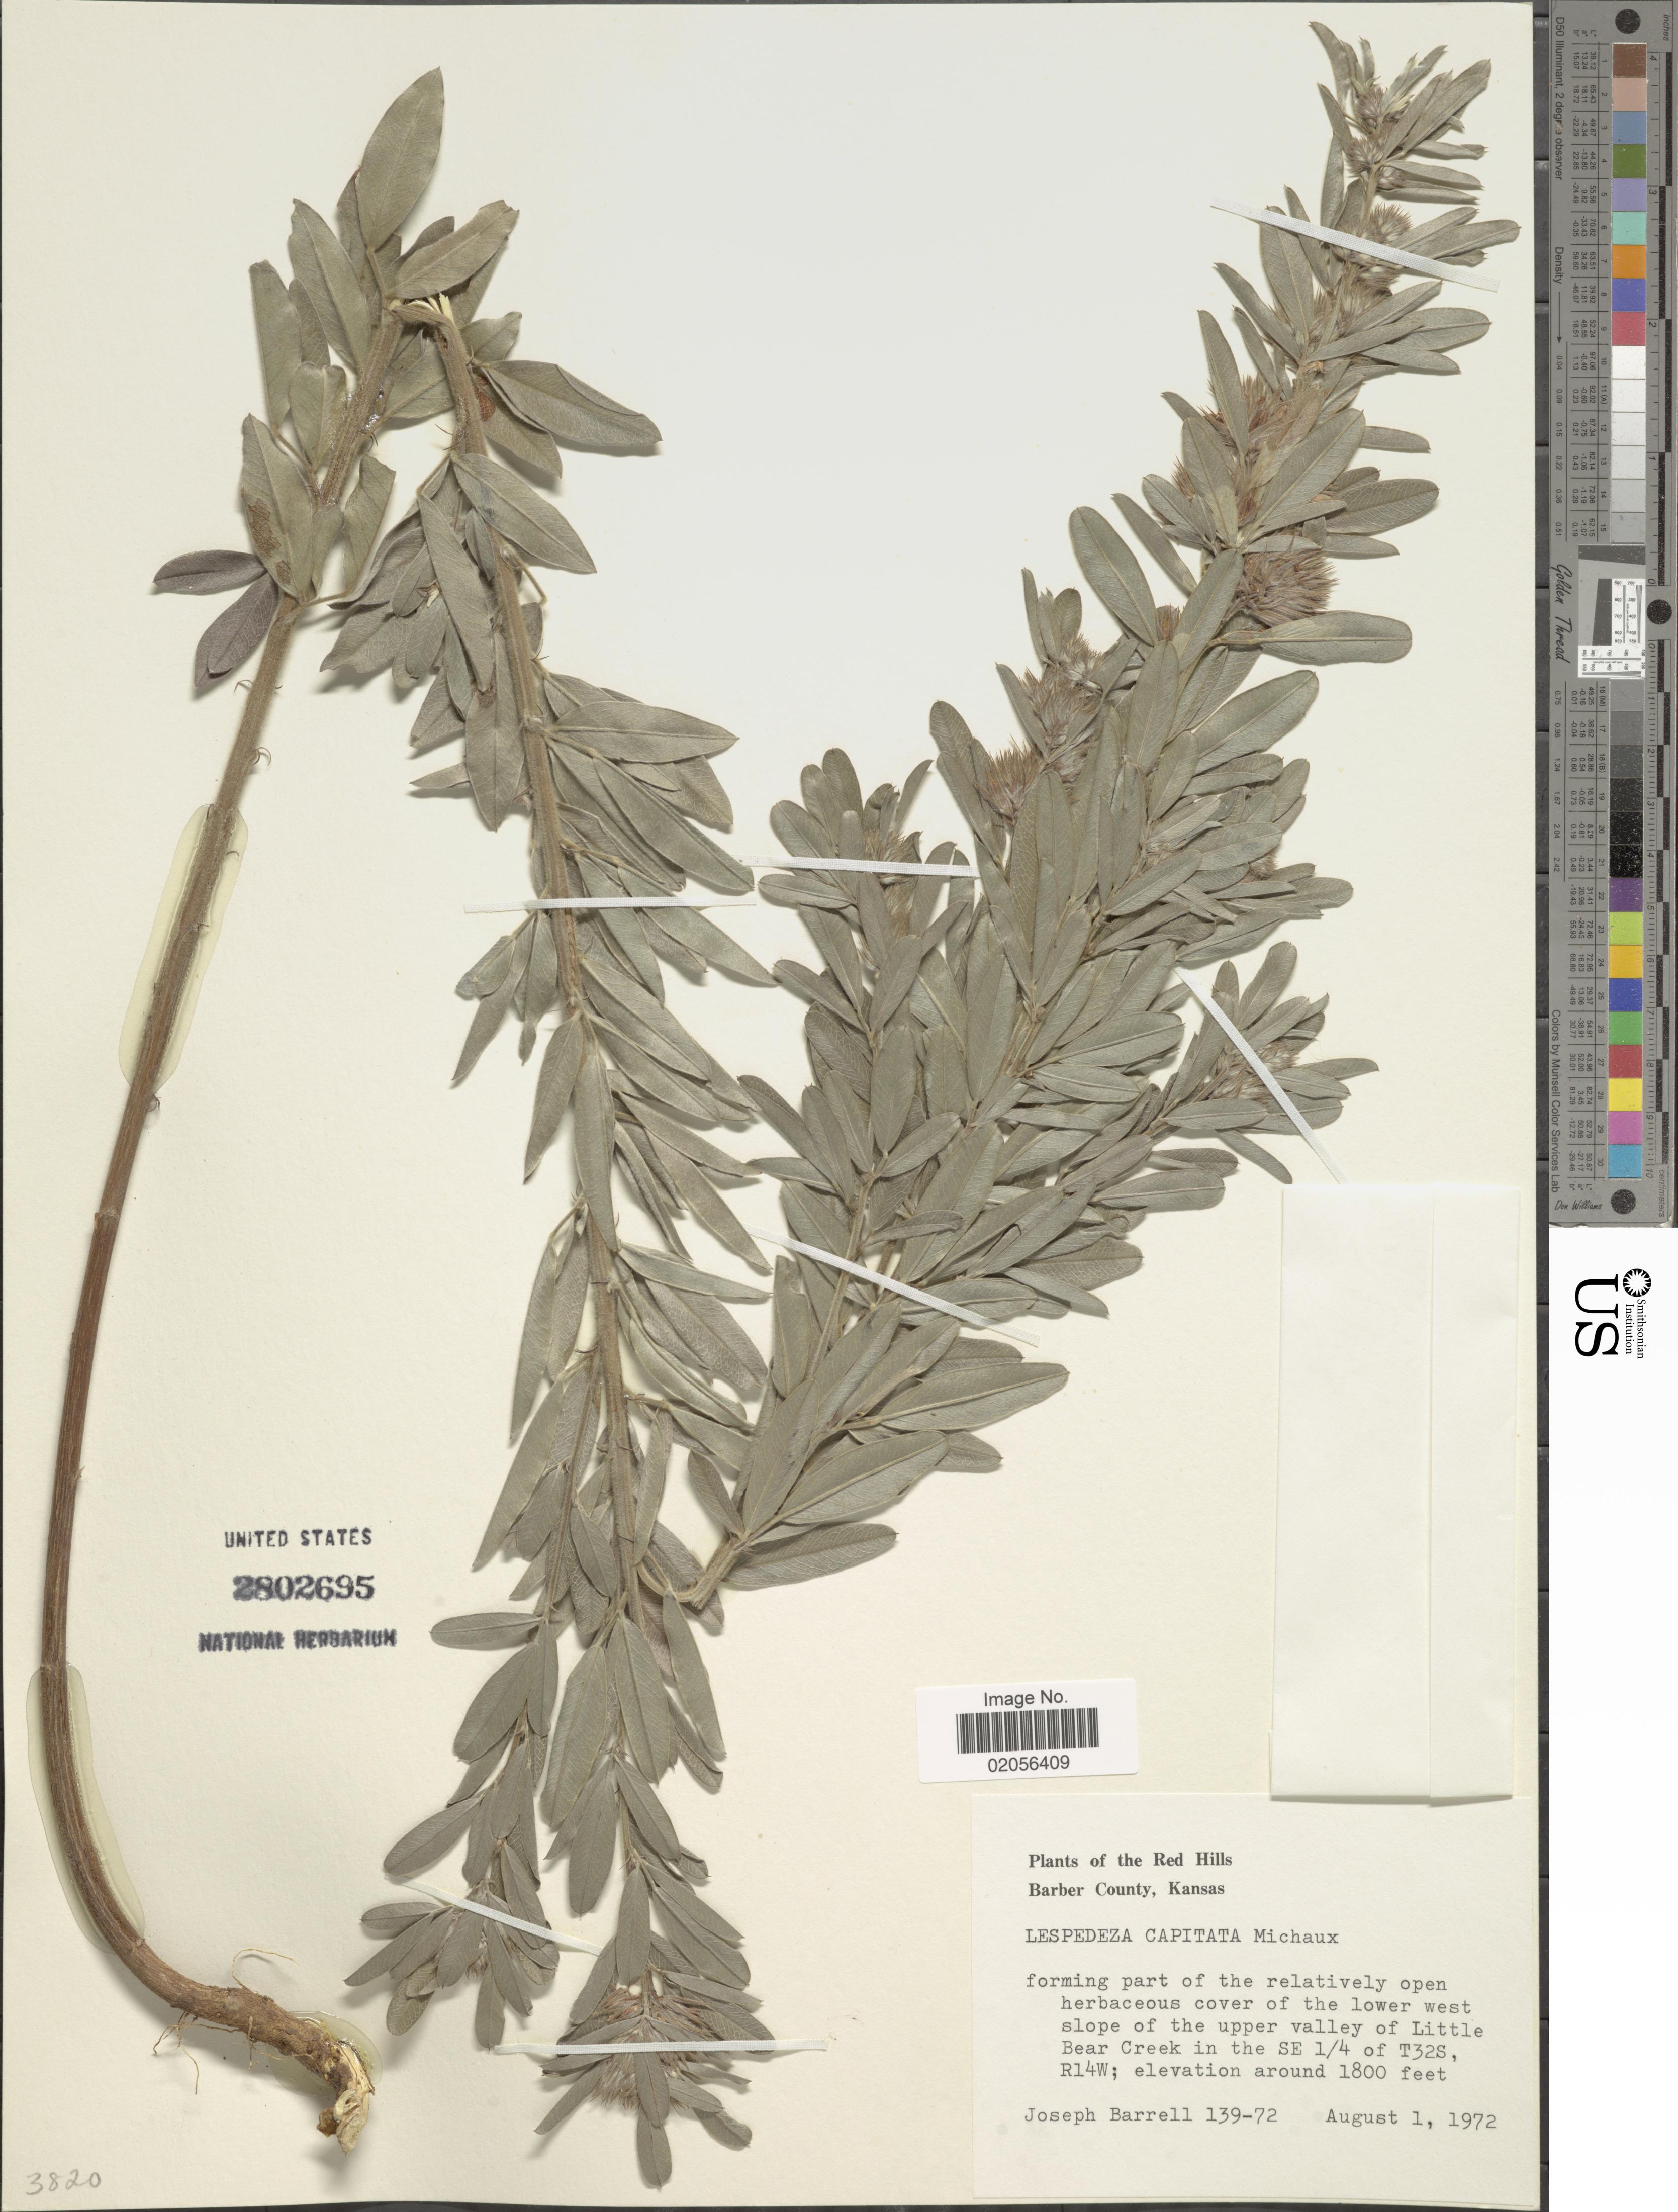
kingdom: Plantae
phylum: Tracheophyta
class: Magnoliopsida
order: Fabales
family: Fabaceae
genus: Lespedeza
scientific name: Lespedeza capitata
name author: Michx.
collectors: J. Barrell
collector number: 139-72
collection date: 1972-08-01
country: United States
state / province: Kansas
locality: The Red Hills Barber County, forming part of the relatively open herbaceous cover of the lower west slope of the upper valley of Little Bear Creek in the SE¼ of T32S, R14W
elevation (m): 549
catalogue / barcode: US 2802695